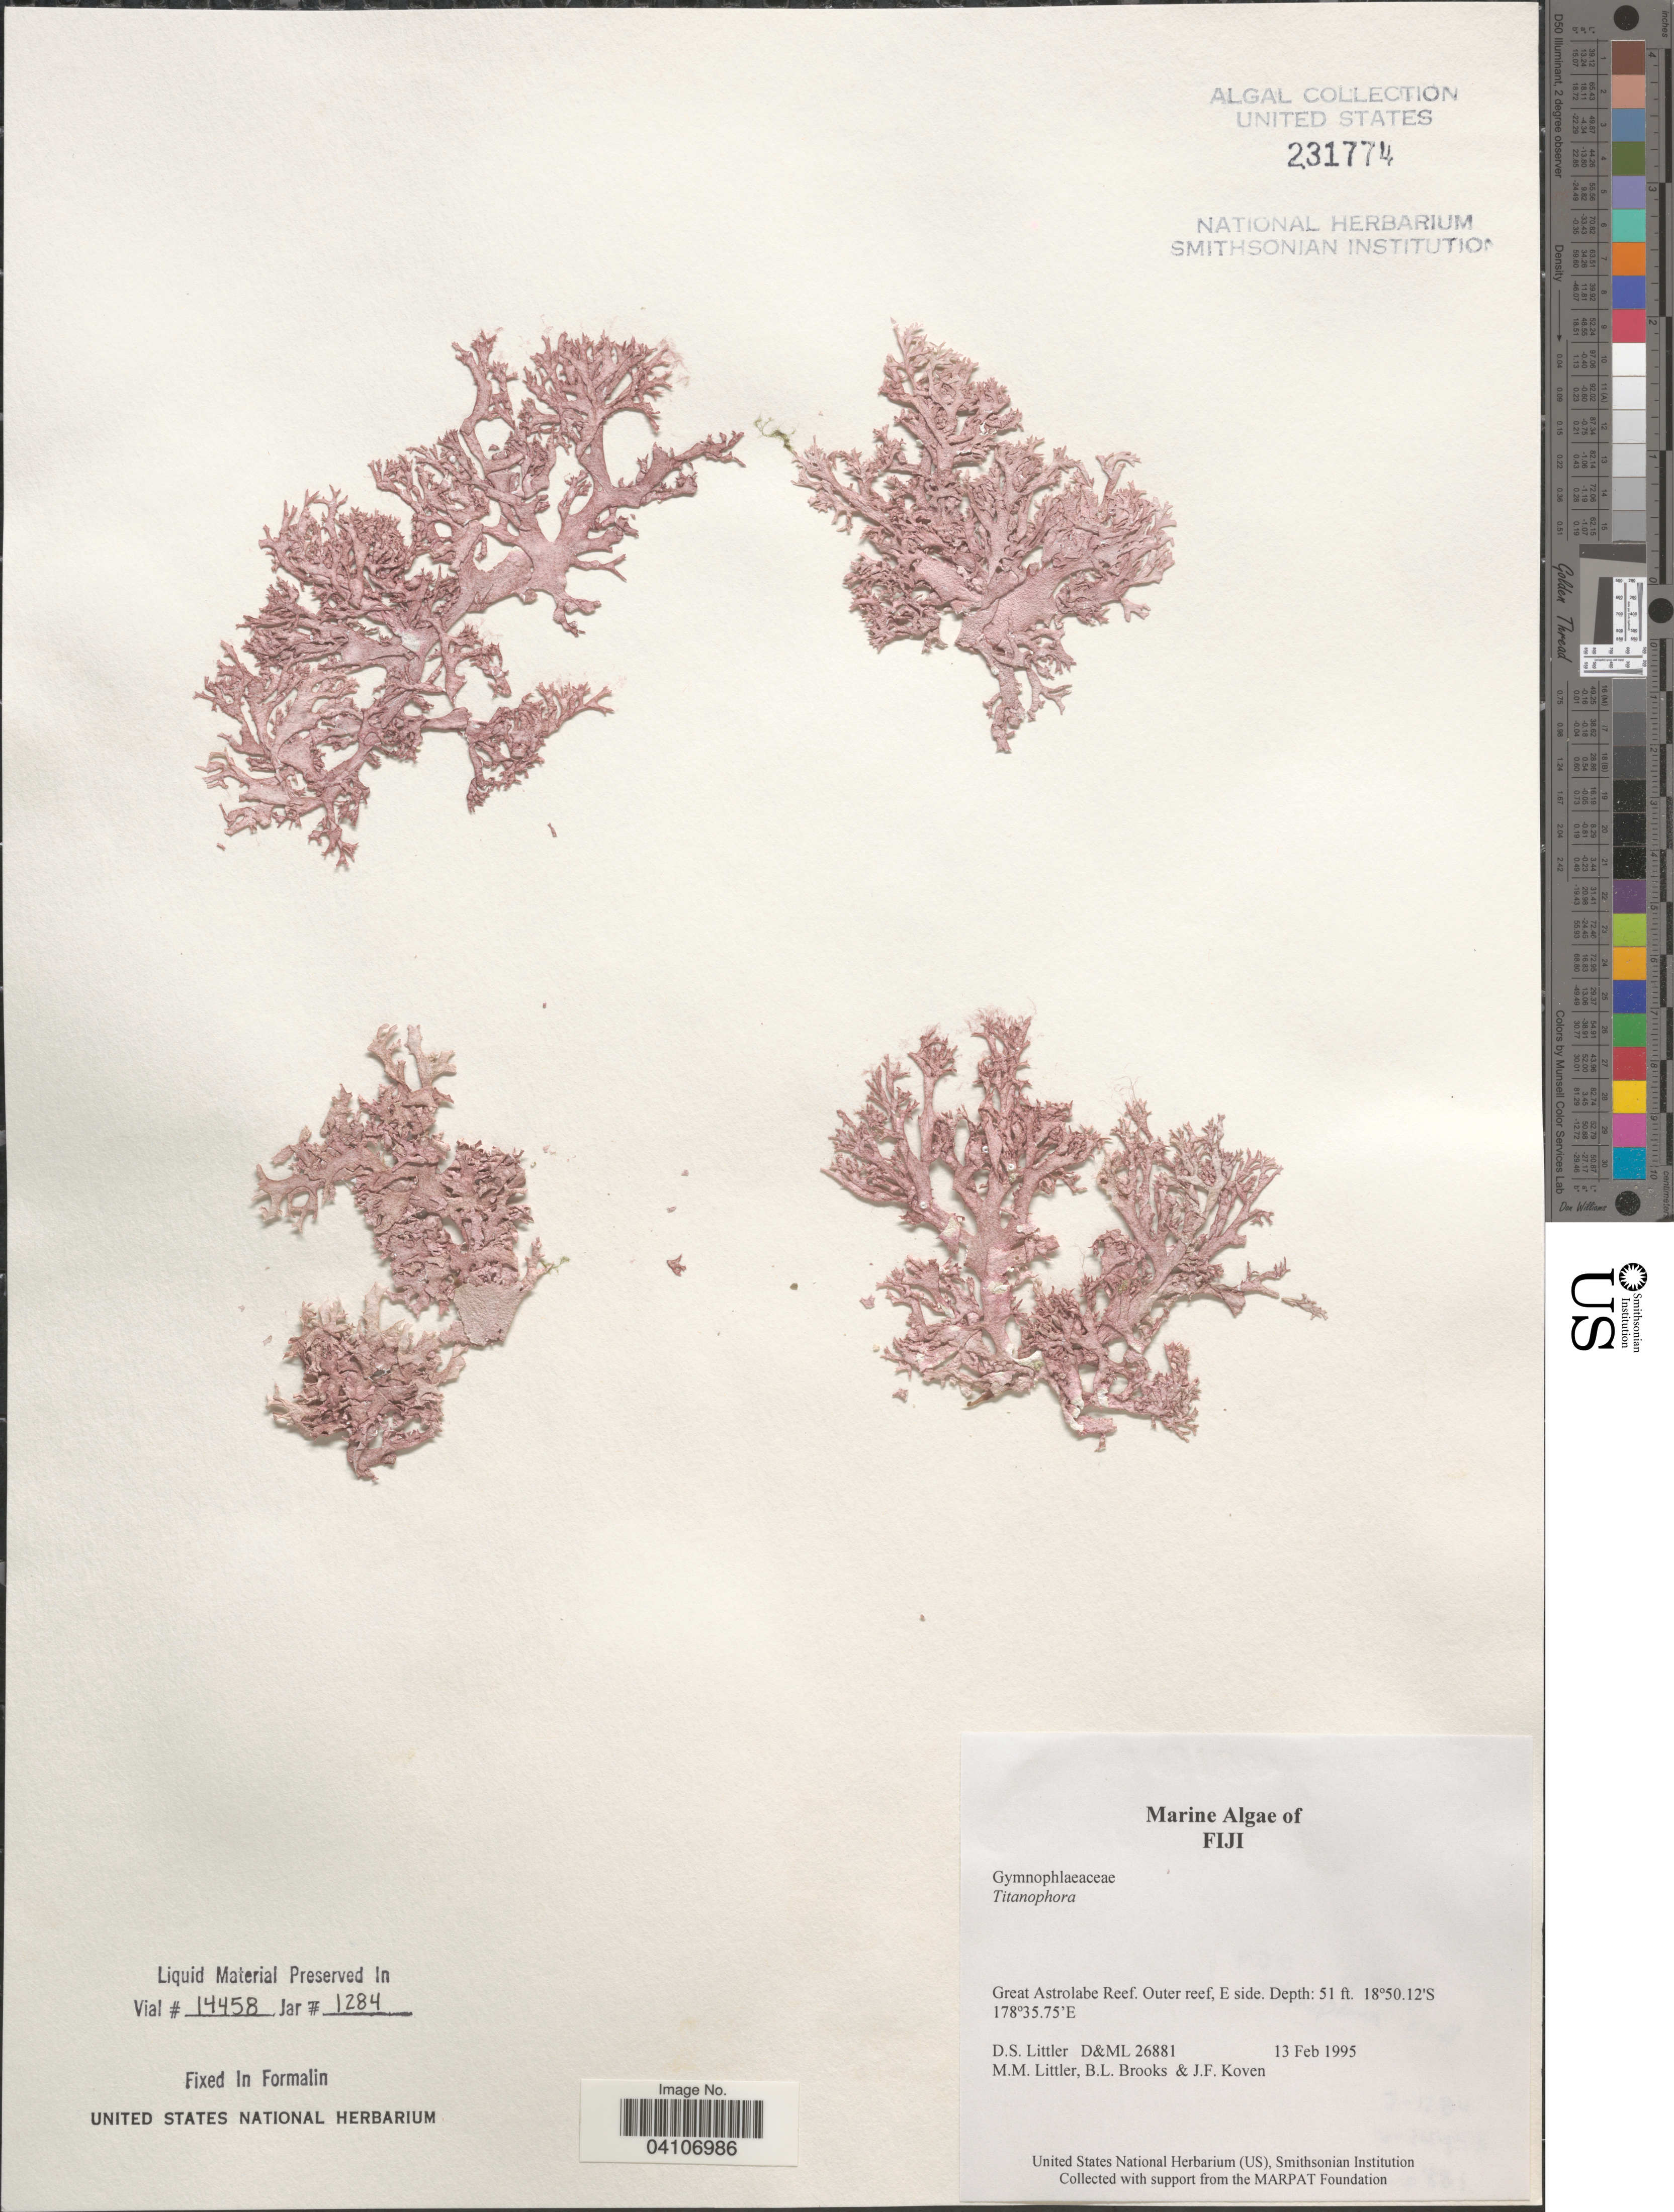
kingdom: Plantae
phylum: Rhodophyta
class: Florideophyceae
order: Nemastomatales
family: Schizymeniaceae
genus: Titanophora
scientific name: Titanophora sp.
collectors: D. S. Littler, B. Brooks & J. Koven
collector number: D&ML26881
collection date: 1995-02-13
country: Fiji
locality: Great Astrolabe Reef. Outer reef, E side.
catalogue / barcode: US 231774